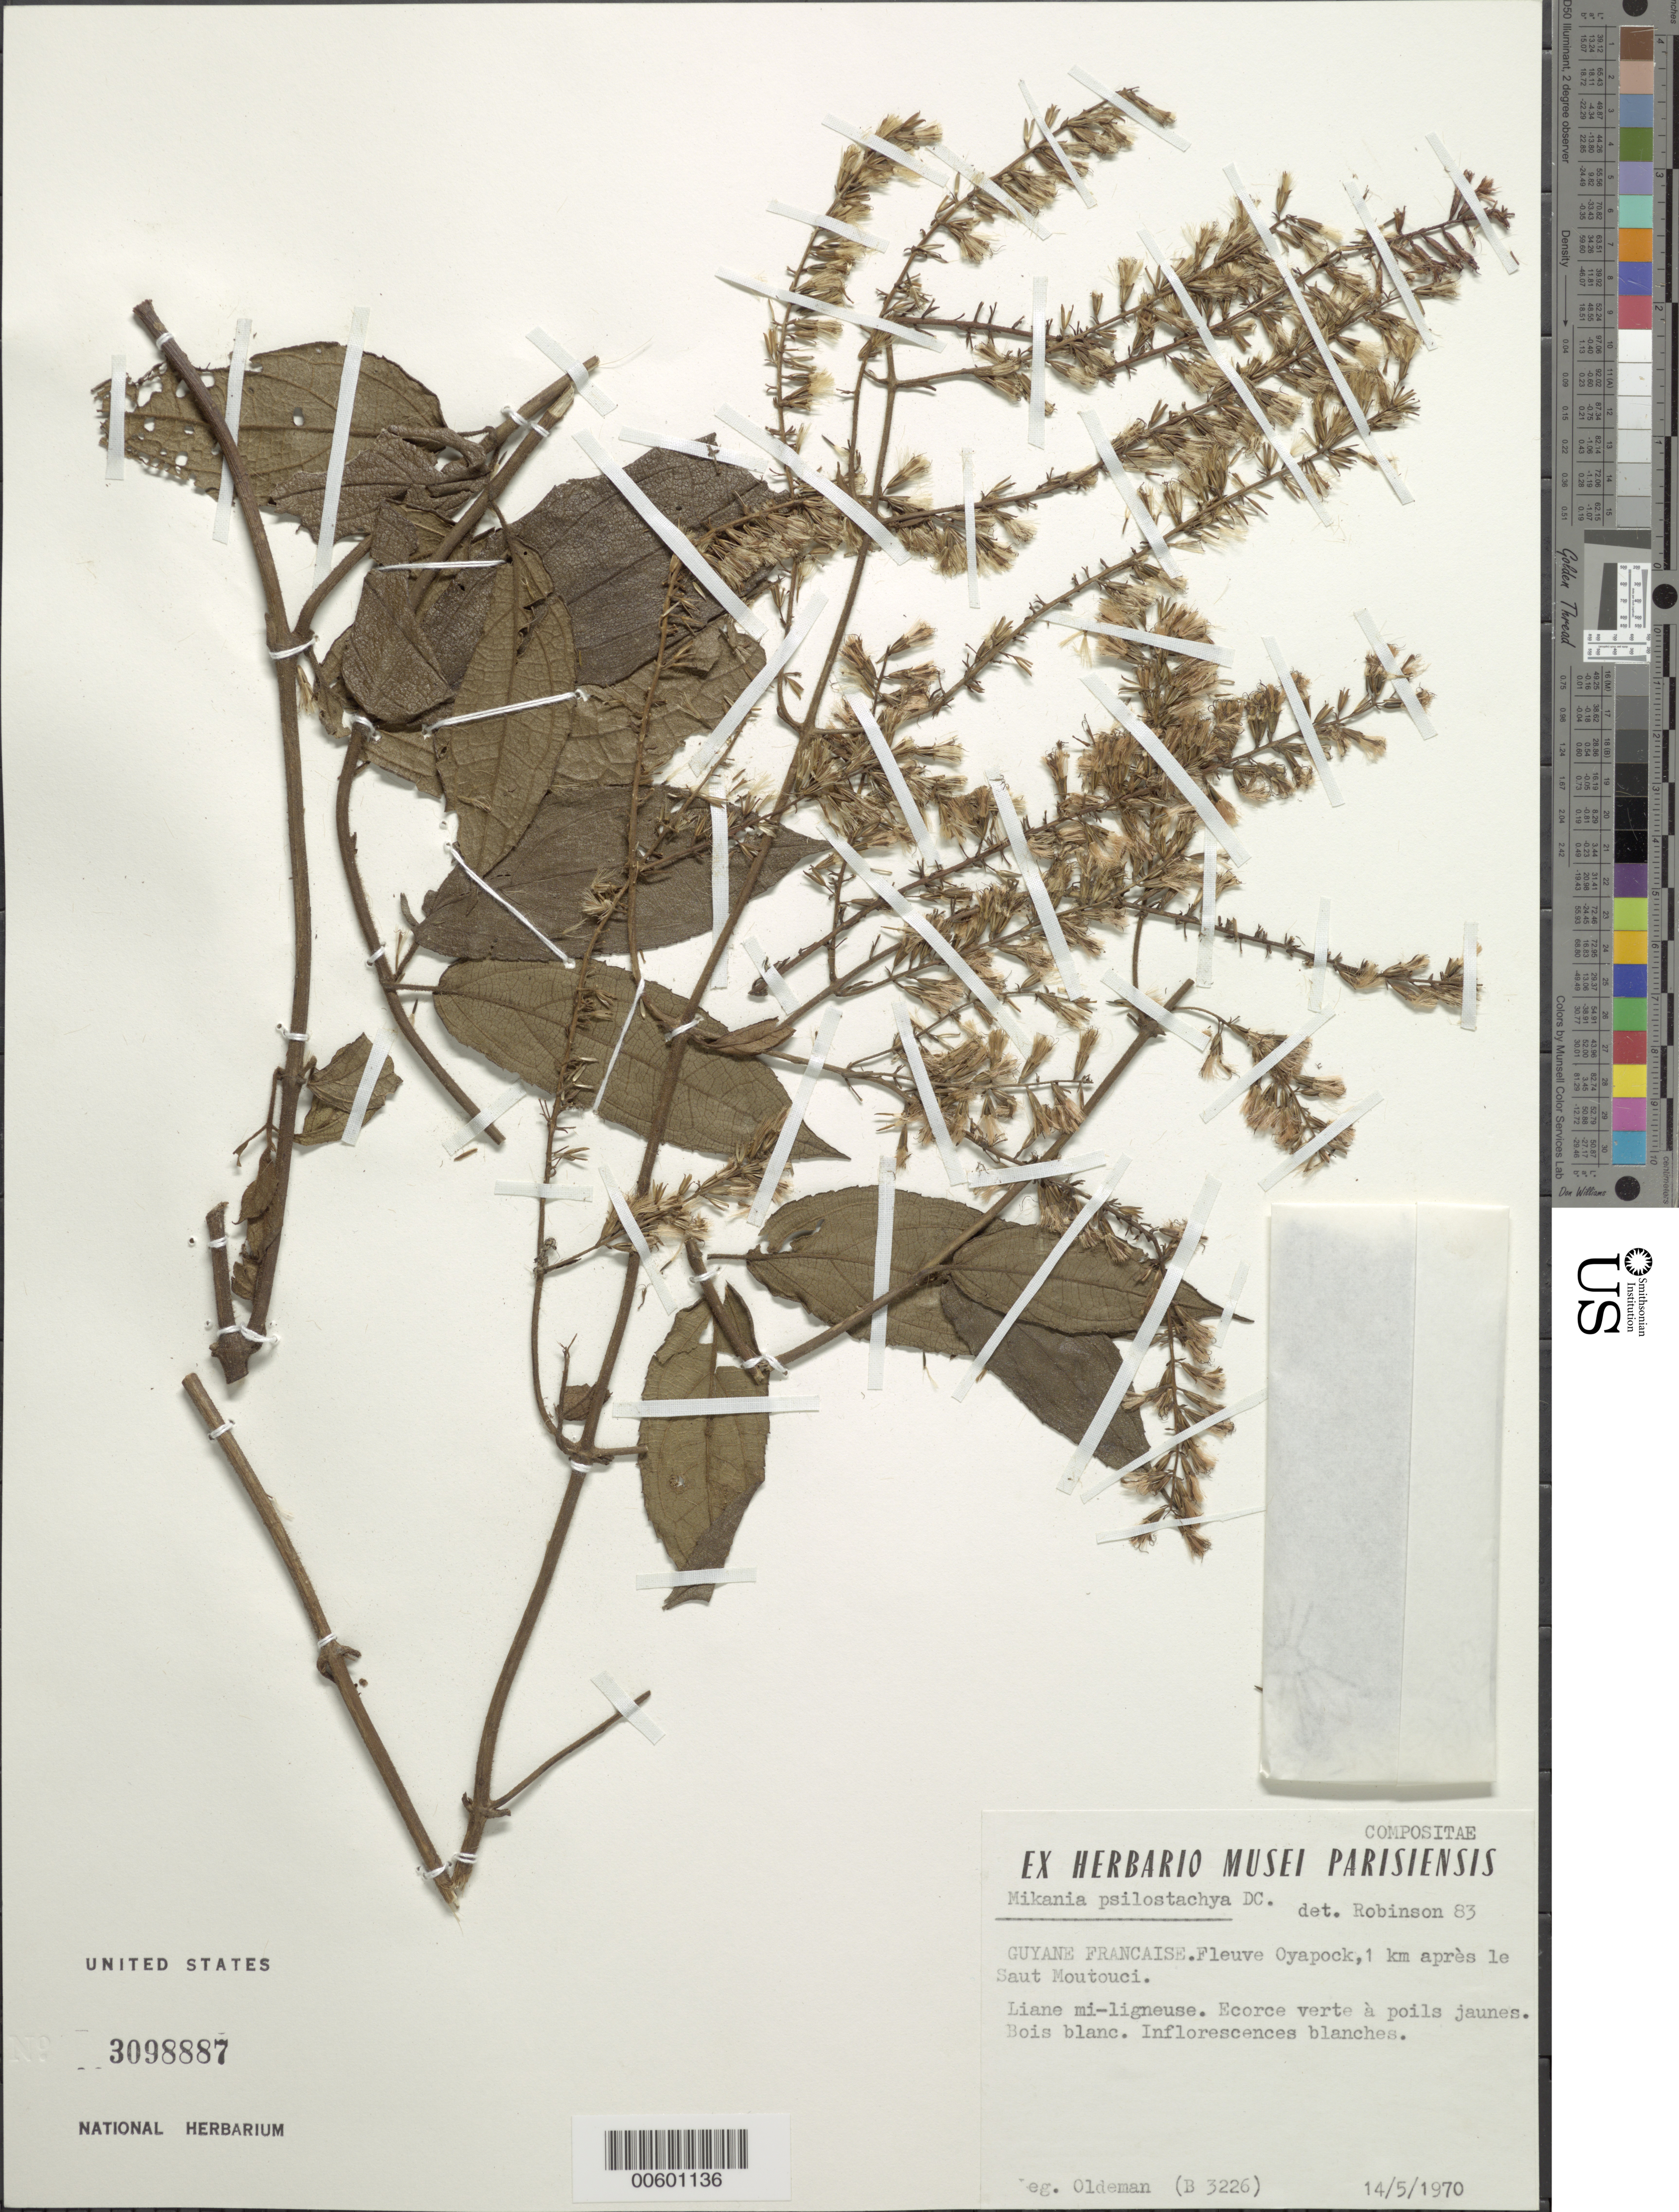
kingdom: Plantae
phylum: Tracheophyta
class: Magnoliopsida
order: Asterales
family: Asteraceae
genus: Mikania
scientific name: Mikania psilostachya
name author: DC.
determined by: Robinson, Harold E., (US)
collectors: R. Oldeman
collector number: B 3226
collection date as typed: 14-May-70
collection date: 1970-05-14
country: French Guiana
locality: Fleuve Oyapock, 1 km après le Saut Moutouci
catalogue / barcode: US 3098887